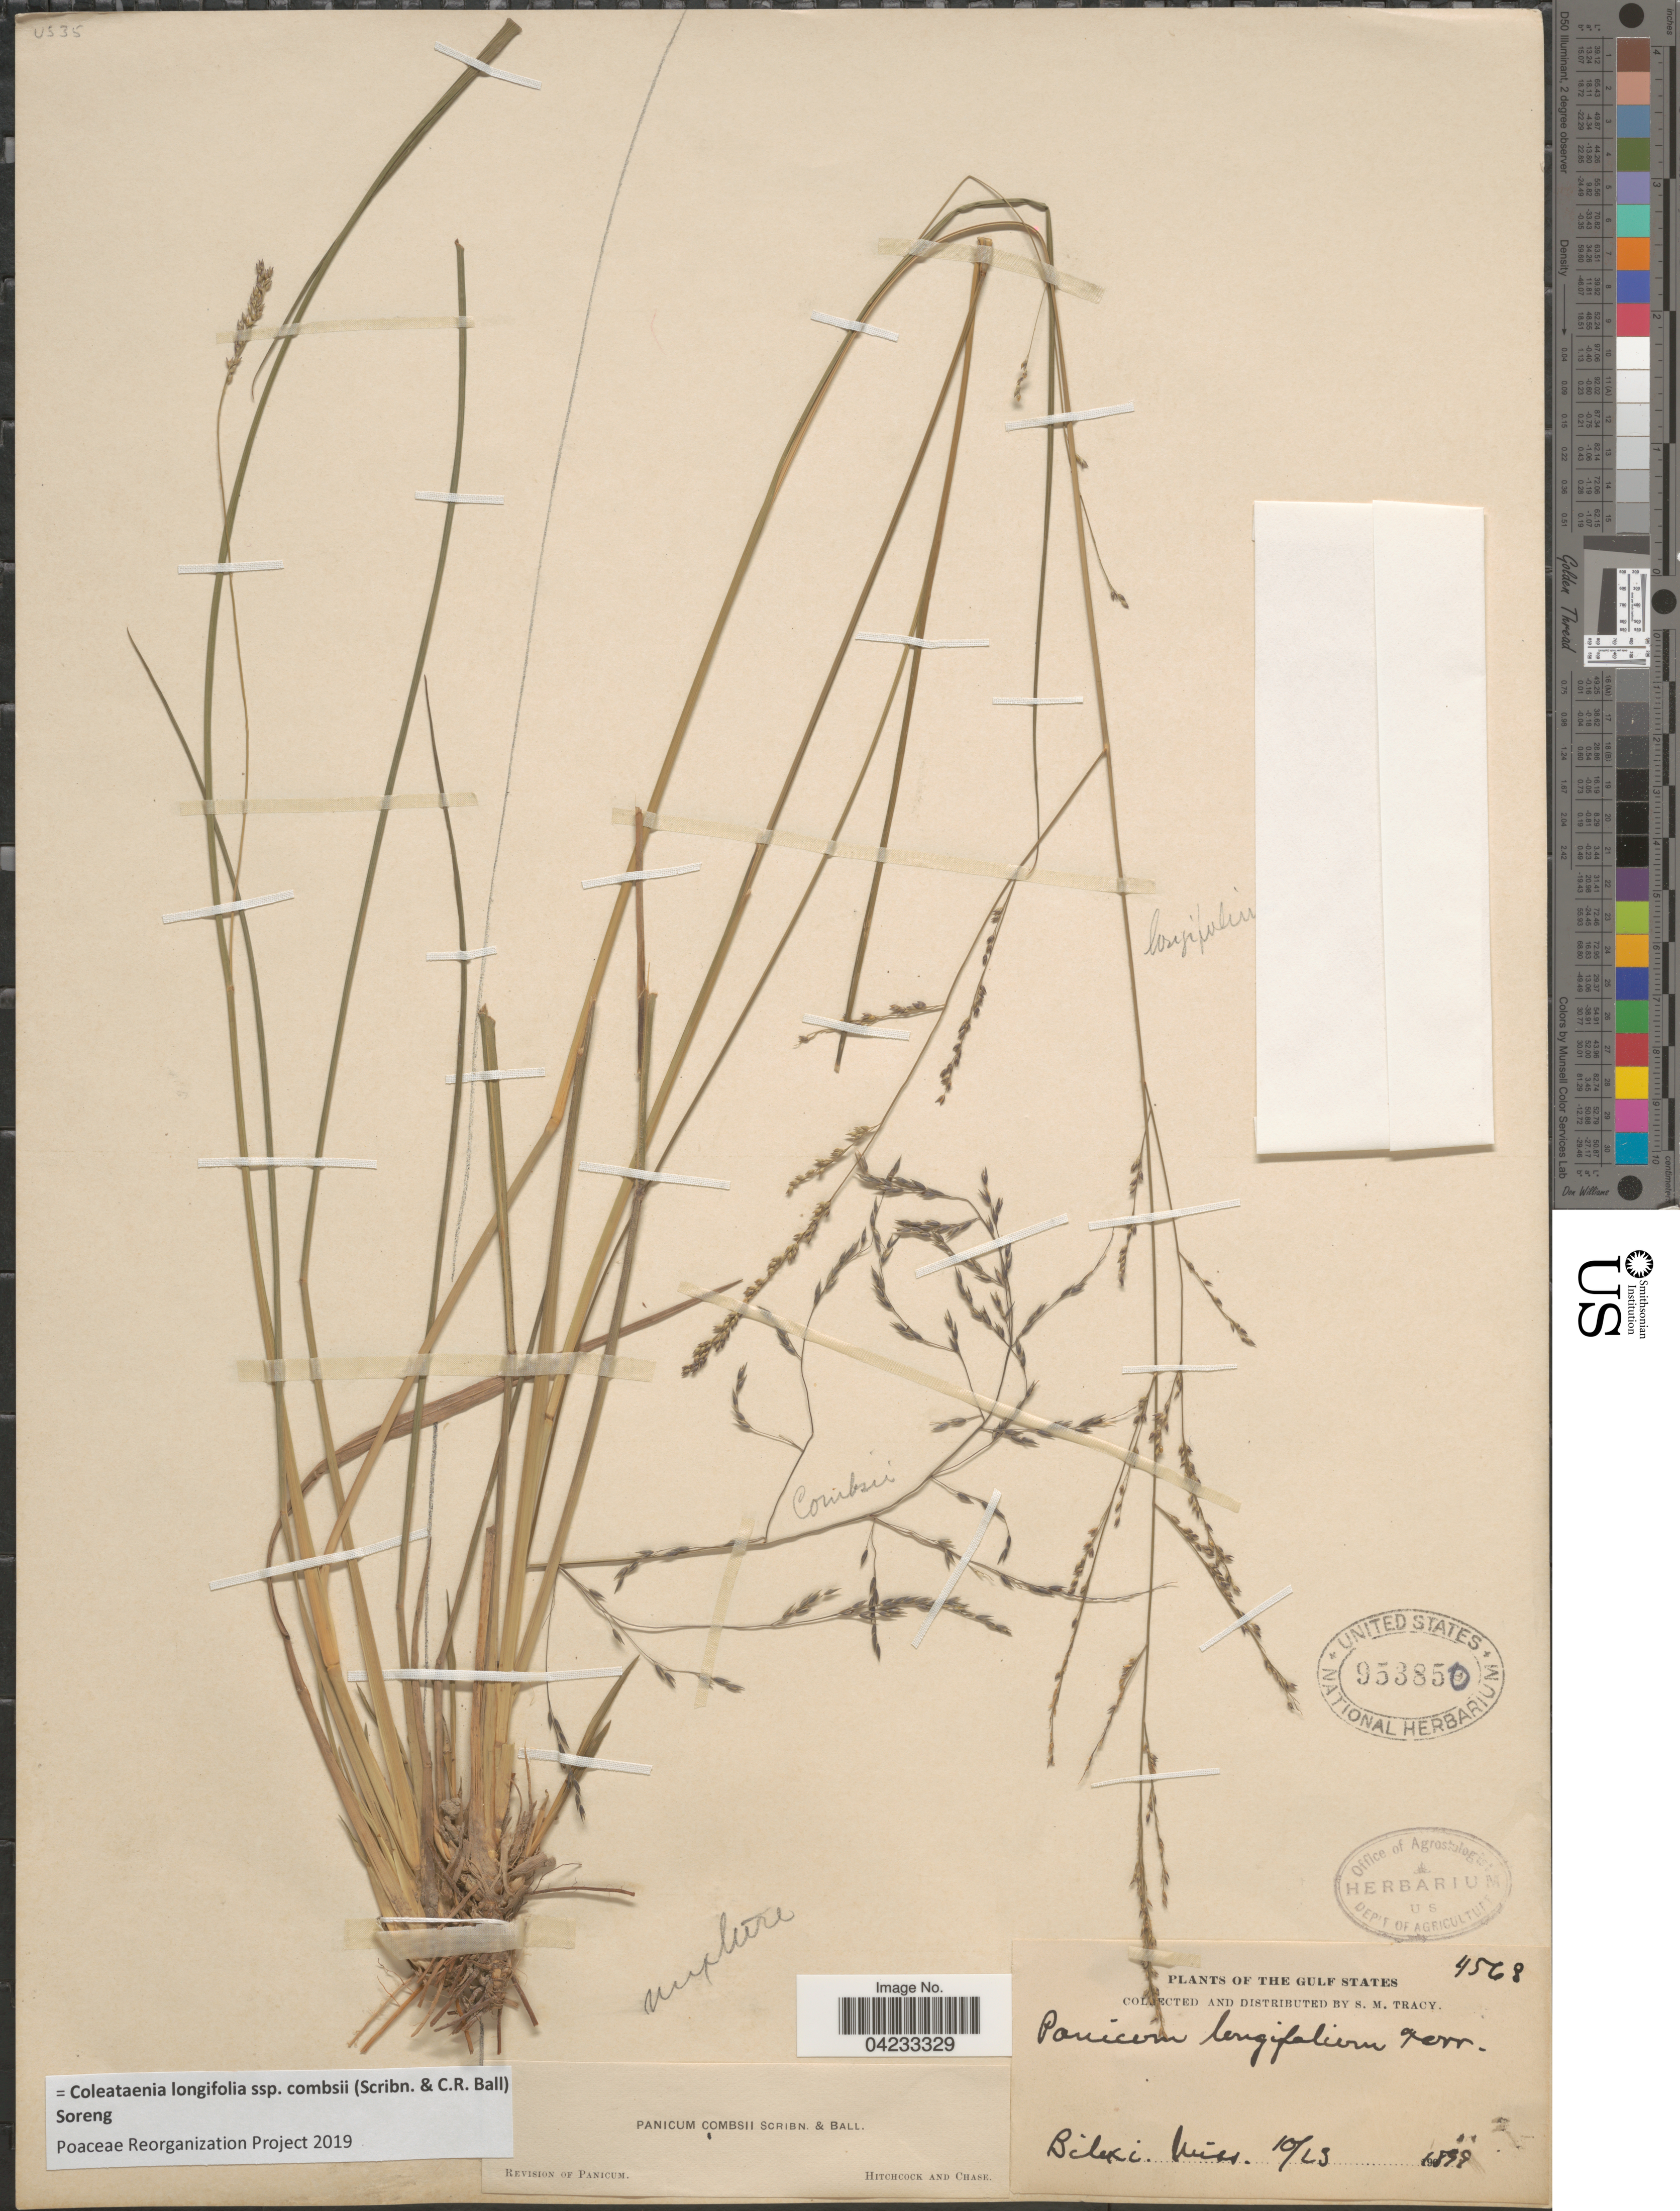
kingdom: Plantae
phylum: Tracheophyta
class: Liliopsida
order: Poales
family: Poaceae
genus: Coleataenia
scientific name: Coleataenia longifolia subsp. combsii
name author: (Scribn. & C.R. Ball) Soreng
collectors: S. M. Tracy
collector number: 4568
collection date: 1899-10-23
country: United States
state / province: Mississippi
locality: The Gulf States. Biloxi.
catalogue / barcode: US 953850